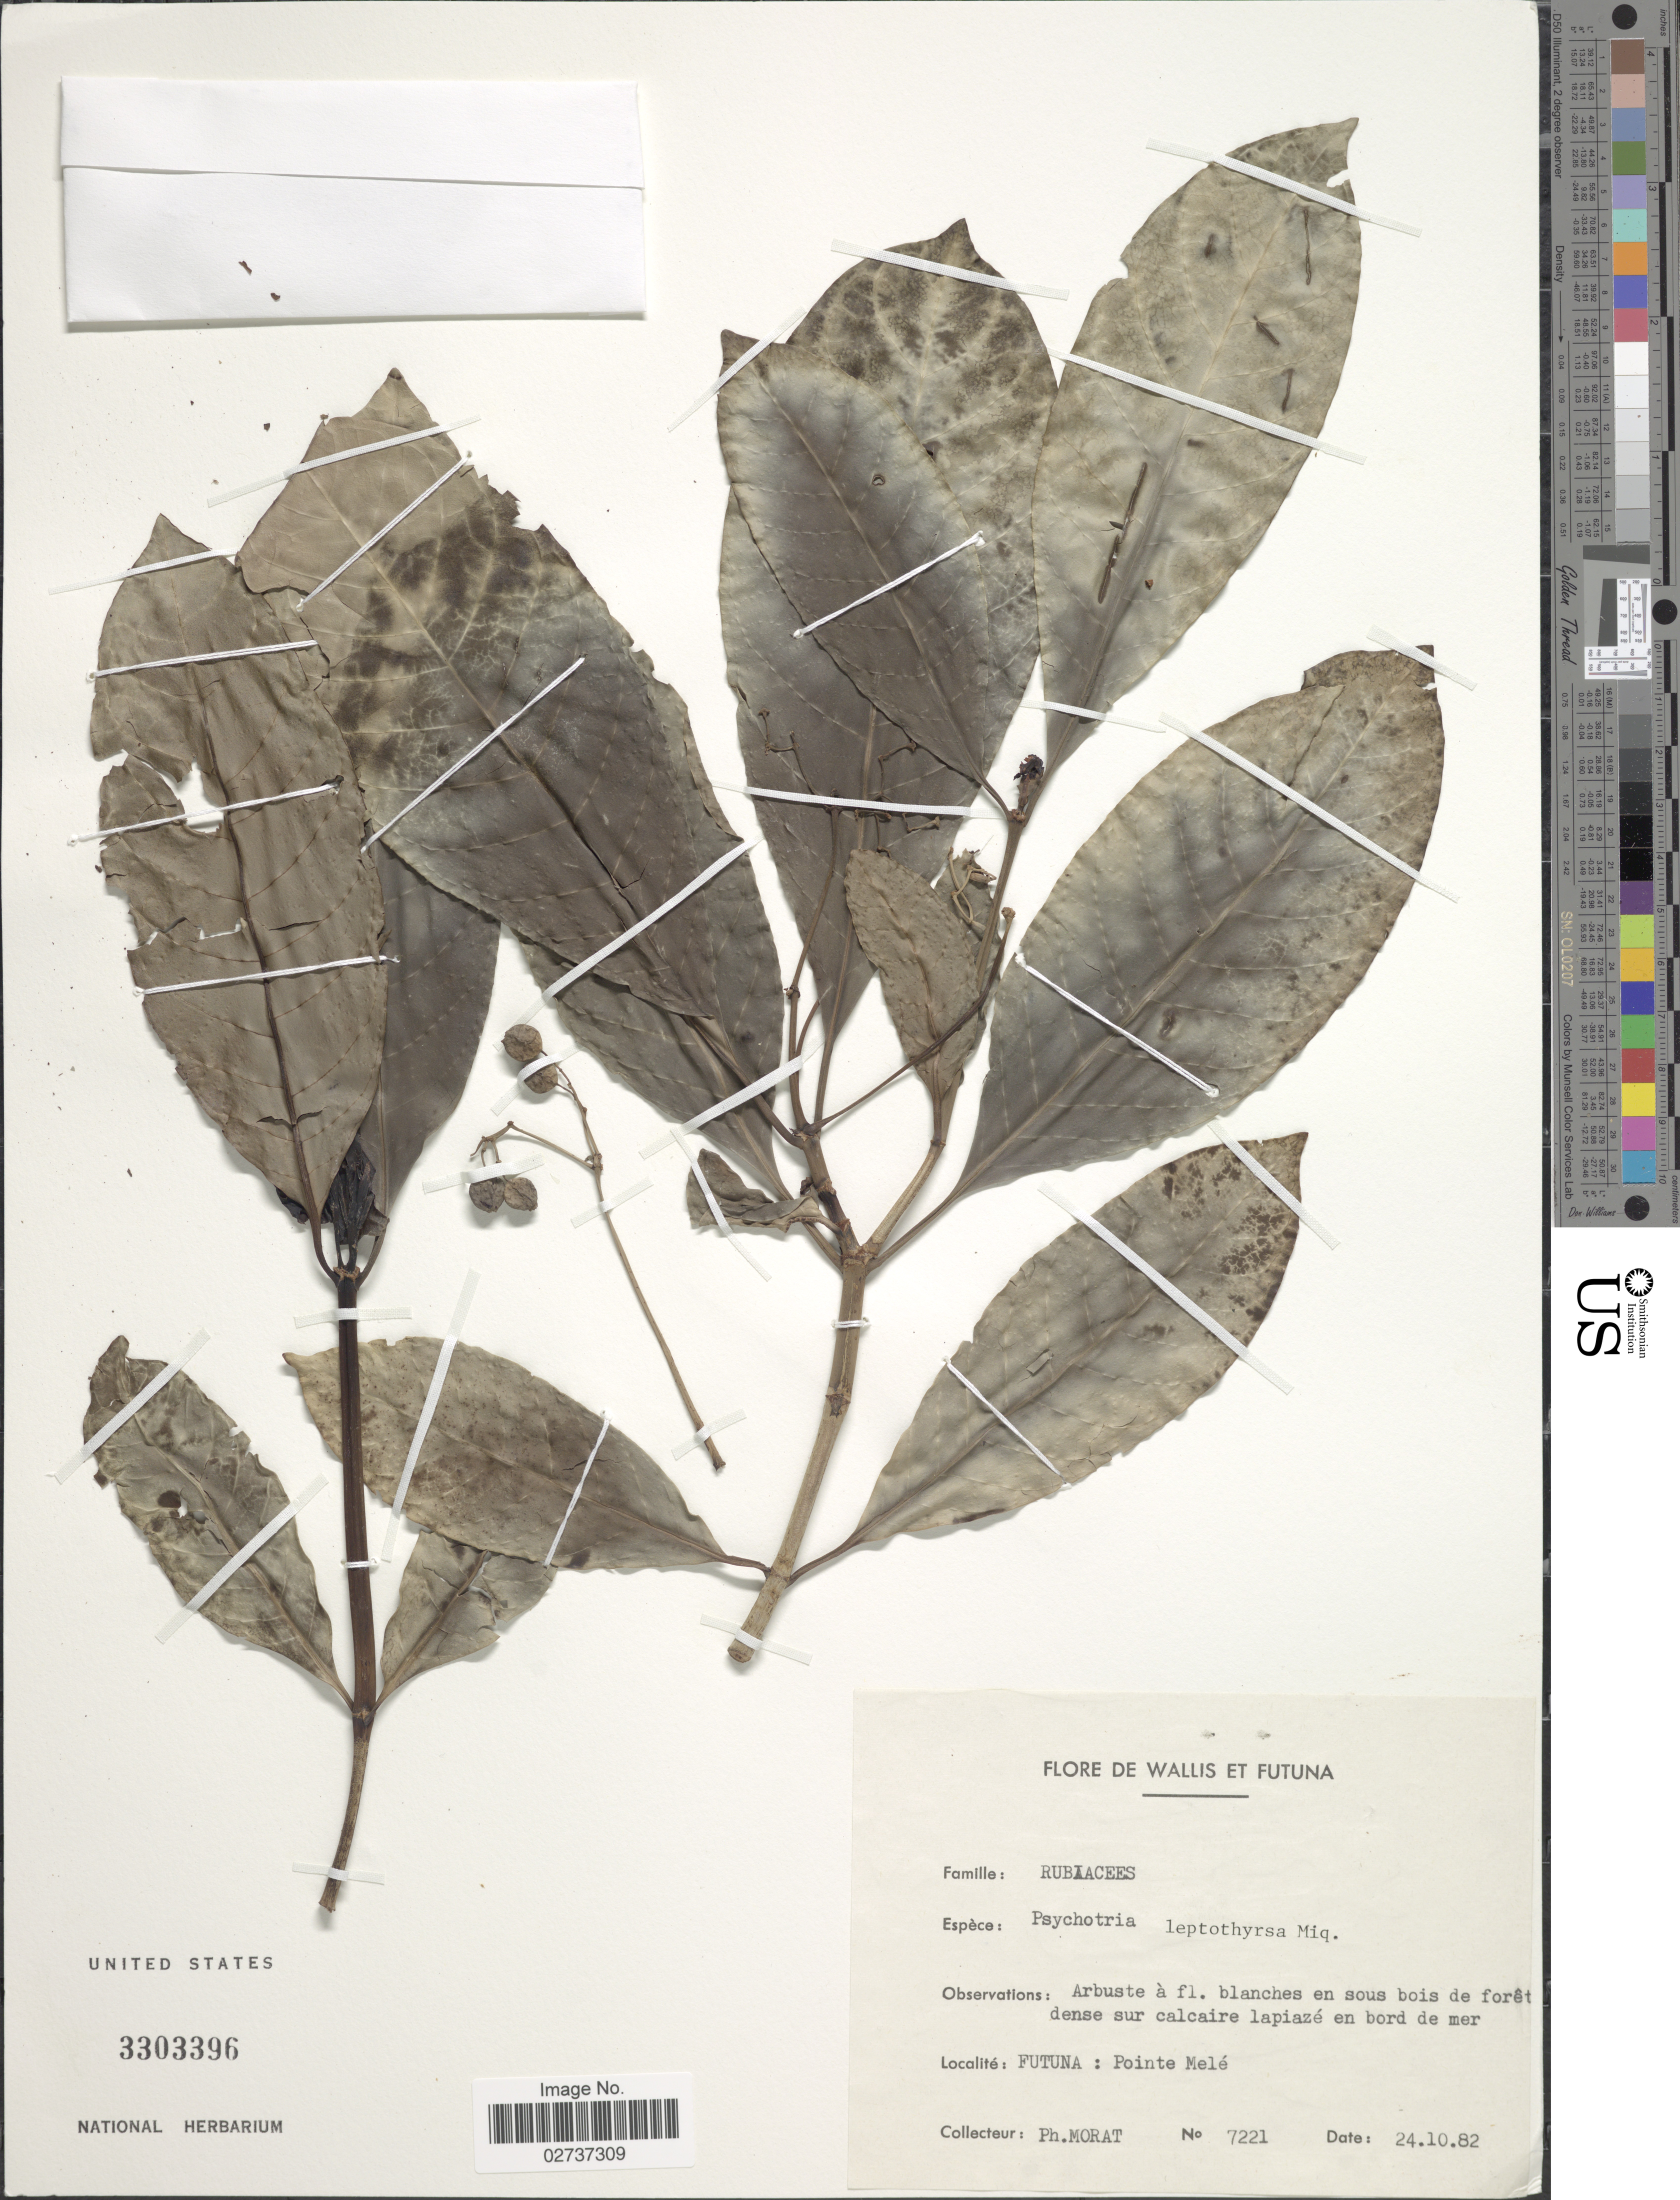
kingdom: Plantae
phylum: Tracheophyta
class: Magnoliopsida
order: Gentianales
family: Rubiaceae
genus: Psychotria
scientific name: Psychotria sp.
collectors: P. Morat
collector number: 7221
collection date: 1982-10-24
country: Wallis and Futuna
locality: Wallis et Futuna. Futuna: Pointe Mele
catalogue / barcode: US 3303396